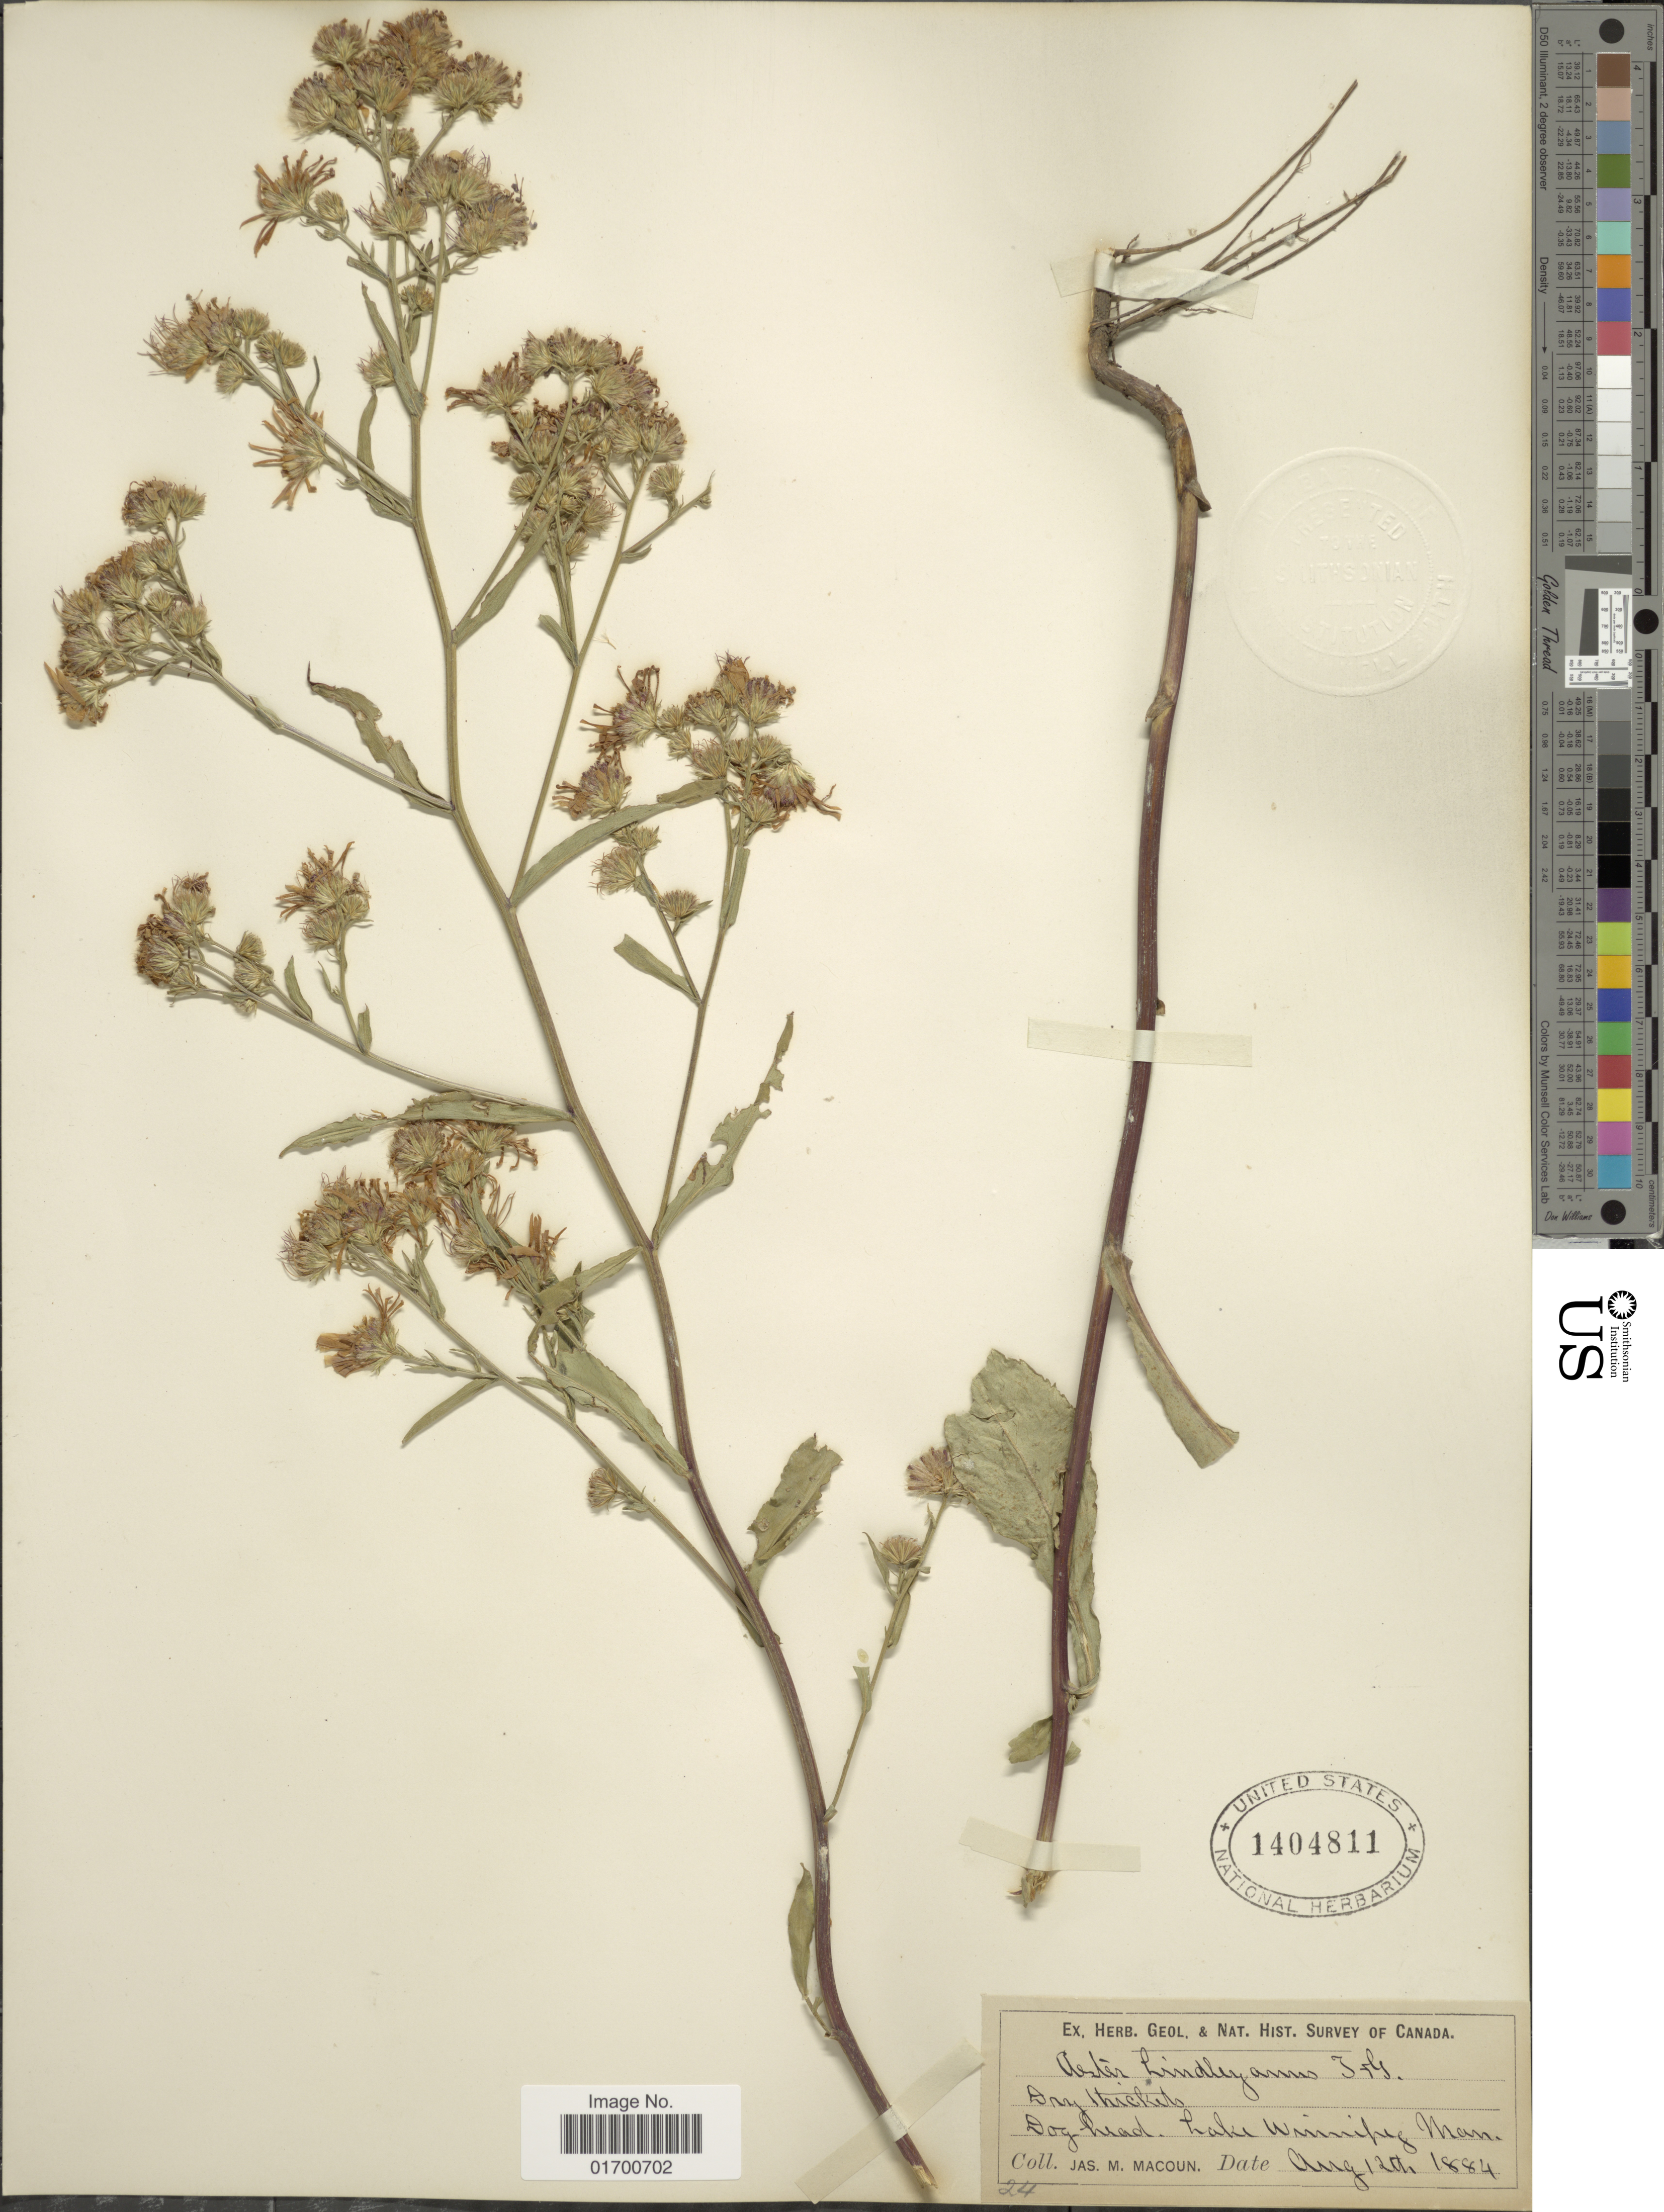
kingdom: Plantae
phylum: Tracheophyta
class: Magnoliopsida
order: Asterales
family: Asteraceae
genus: Symphyotrichum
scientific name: Symphyotrichum ciliolatum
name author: (Lindl.) Á. Löve & D. Löve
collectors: J. M. Macoun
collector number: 24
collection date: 1884-08-12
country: Canada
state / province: Manitoba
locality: Lake Winnipeg.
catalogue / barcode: US 1404811